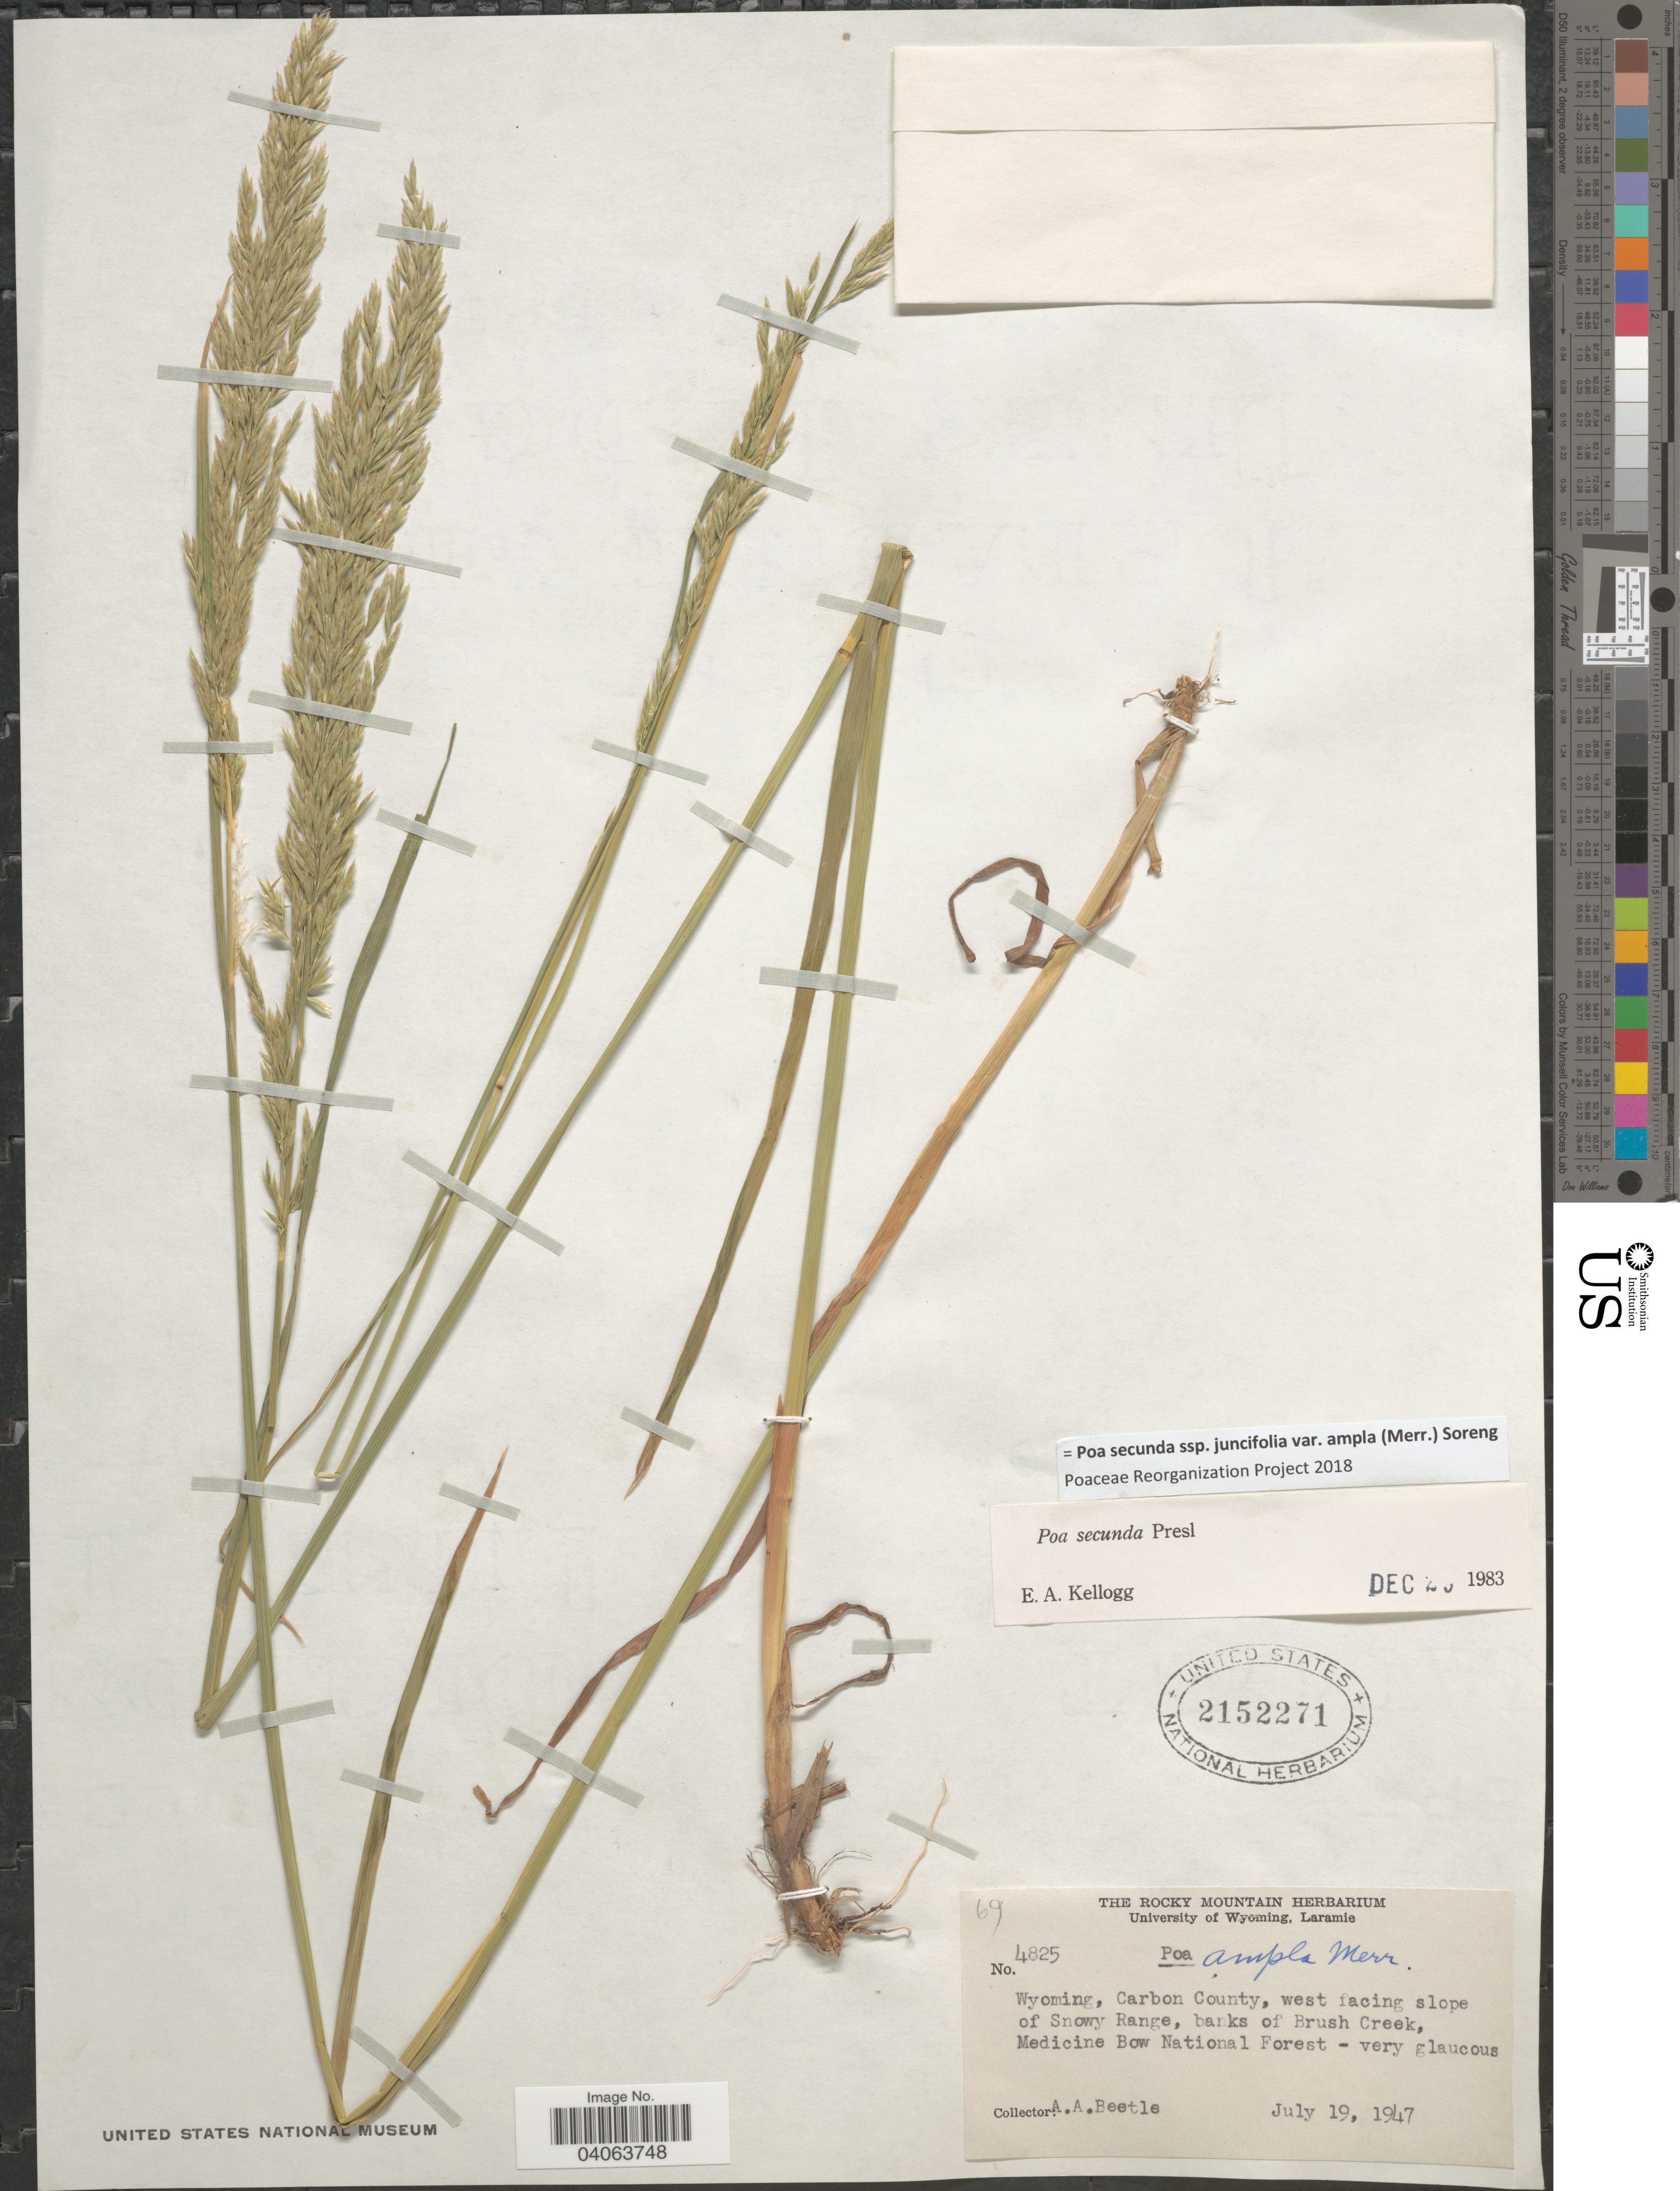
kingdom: Plantae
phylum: Tracheophyta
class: Liliopsida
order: Poales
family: Poaceae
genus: Poa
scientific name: Poa secunda subsp. juncifolia var. ampla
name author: (Merr.) Soreng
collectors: A. A. Beetle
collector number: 4825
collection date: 1947-07-19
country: United States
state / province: Wyoming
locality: Carbon County, west facing slope of Snowy Range, banks of Brush Creek, Medicine Bow National Forest.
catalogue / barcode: US 2152271